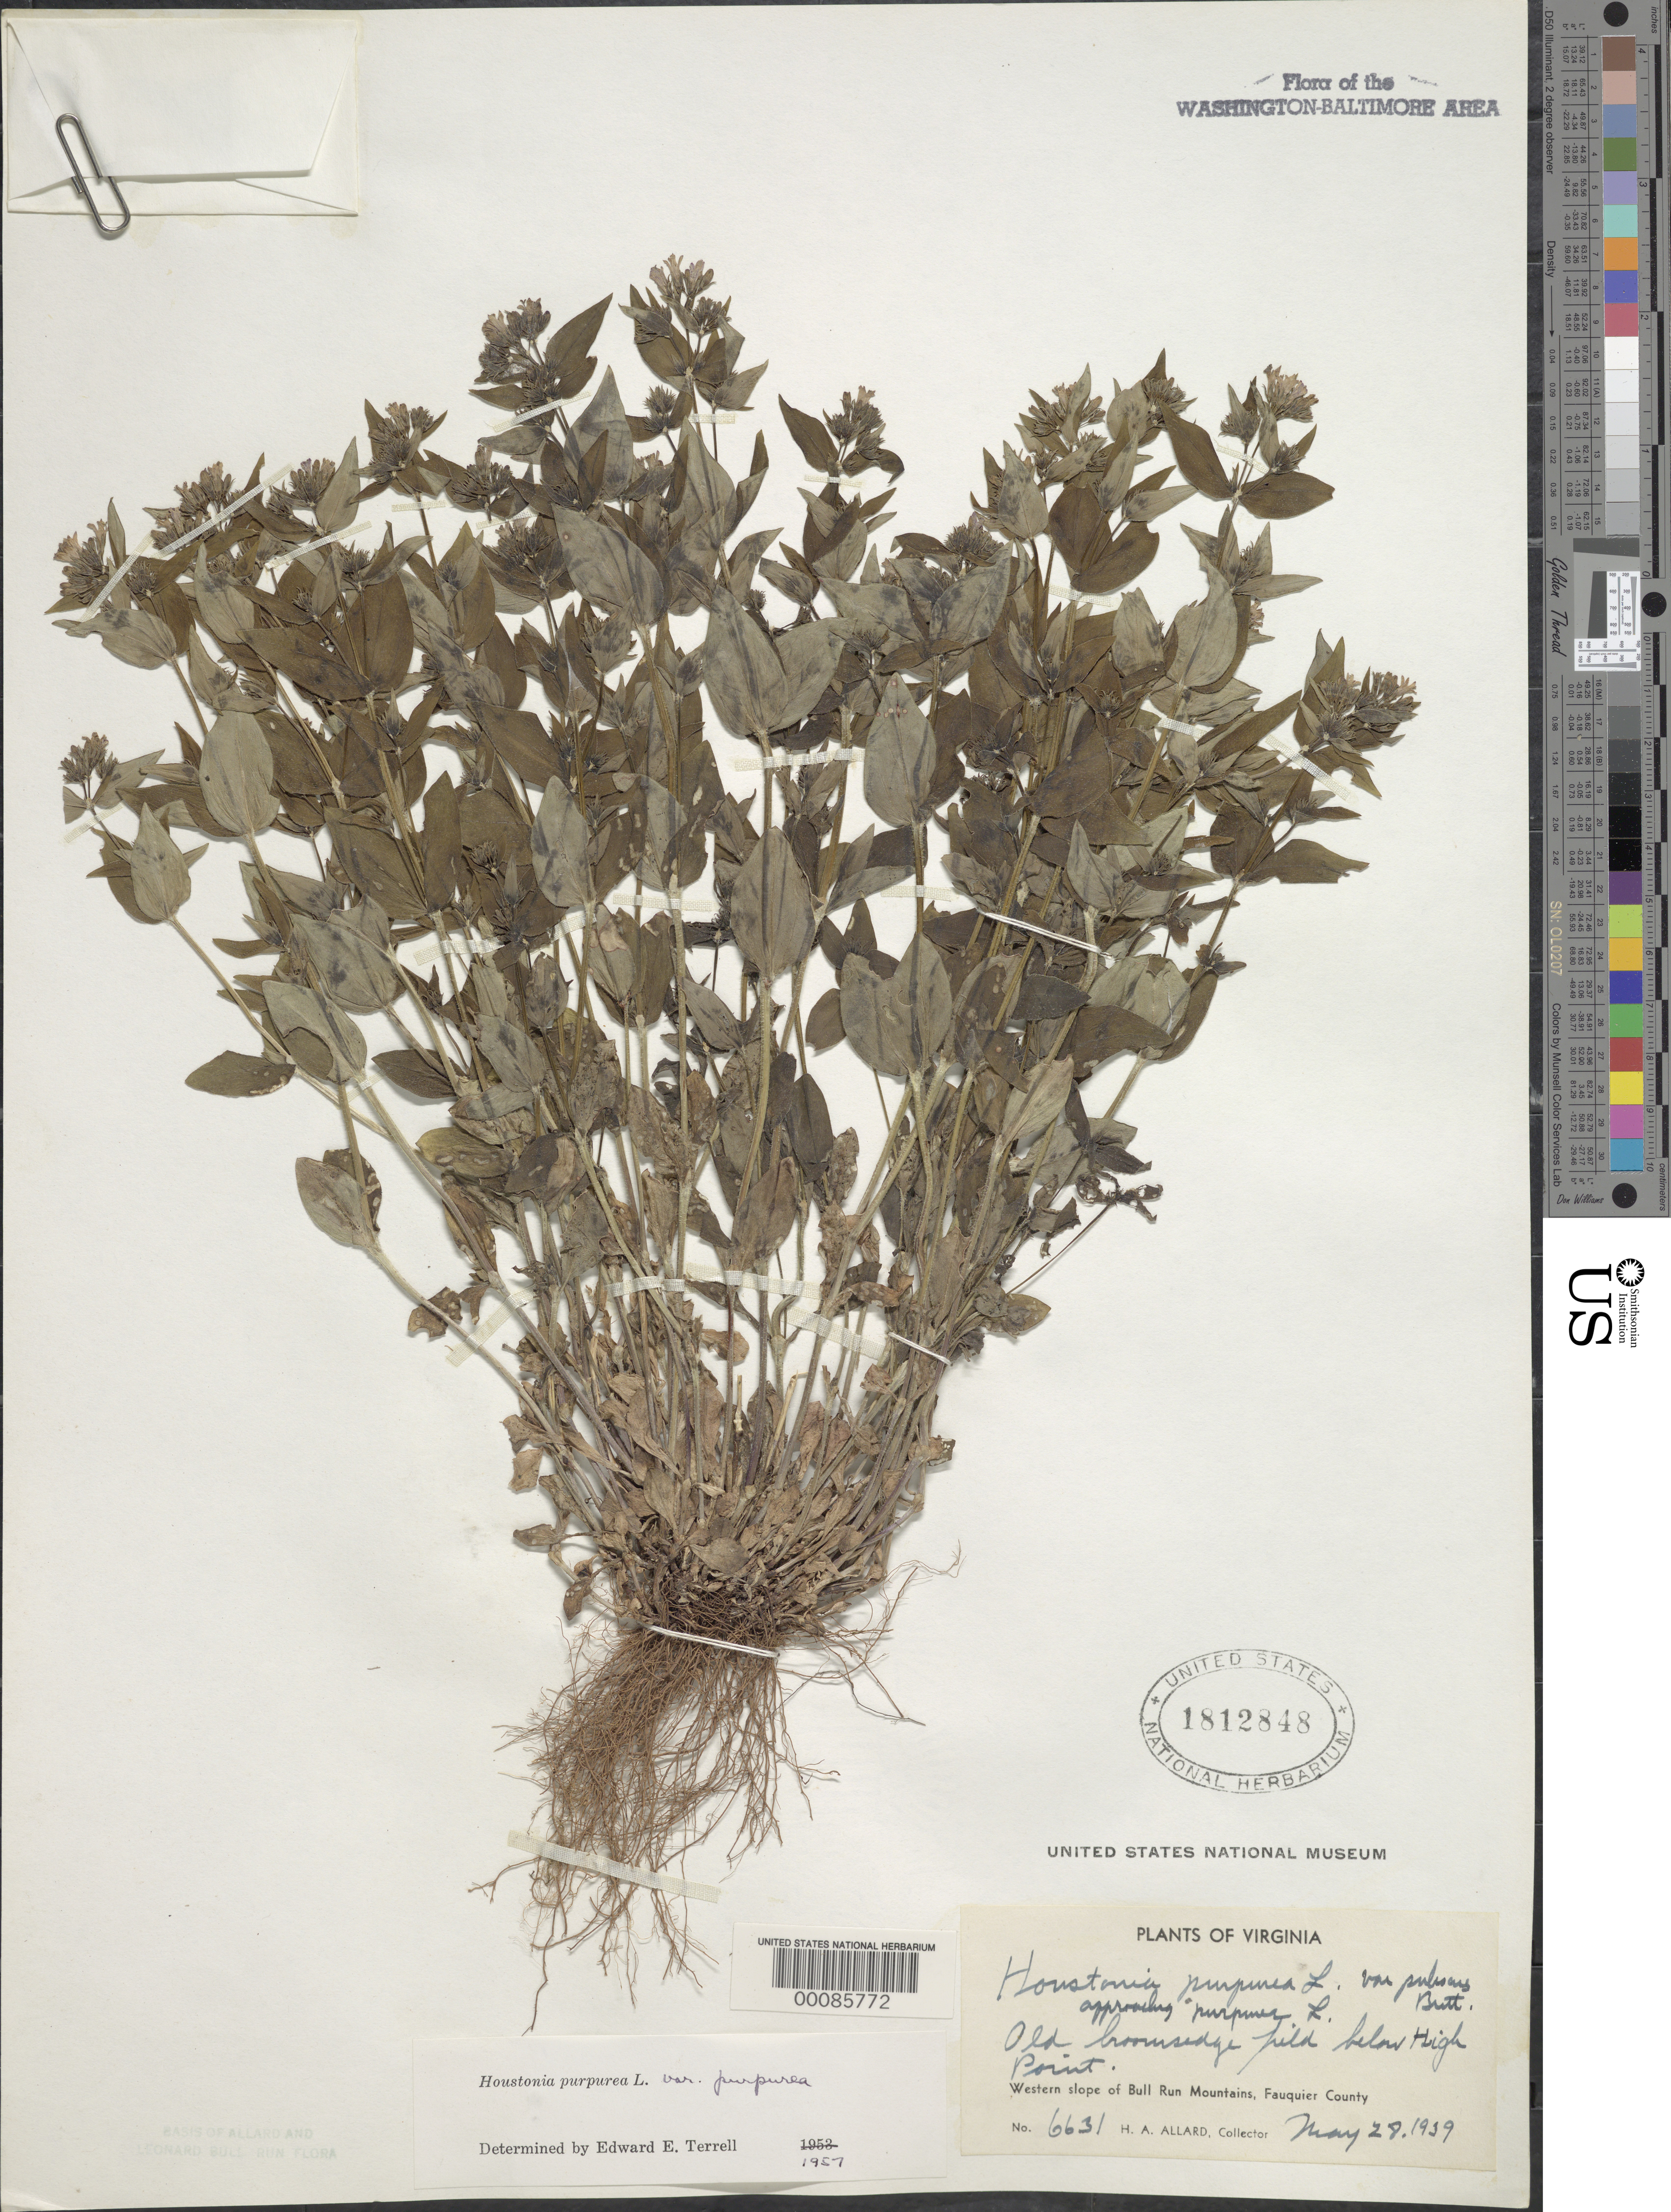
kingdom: Plantae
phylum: Tracheophyta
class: Magnoliopsida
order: Gentianales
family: Rubiaceae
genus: Houstonia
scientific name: Houstonia purpurea var. pubescens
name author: Britton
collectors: H. A. Allard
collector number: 6631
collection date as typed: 28 May 1939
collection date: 1939-05-28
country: United States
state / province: Virginia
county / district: Fauquier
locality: High Point, west slope of Bull Run Mts.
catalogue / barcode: US 1812848